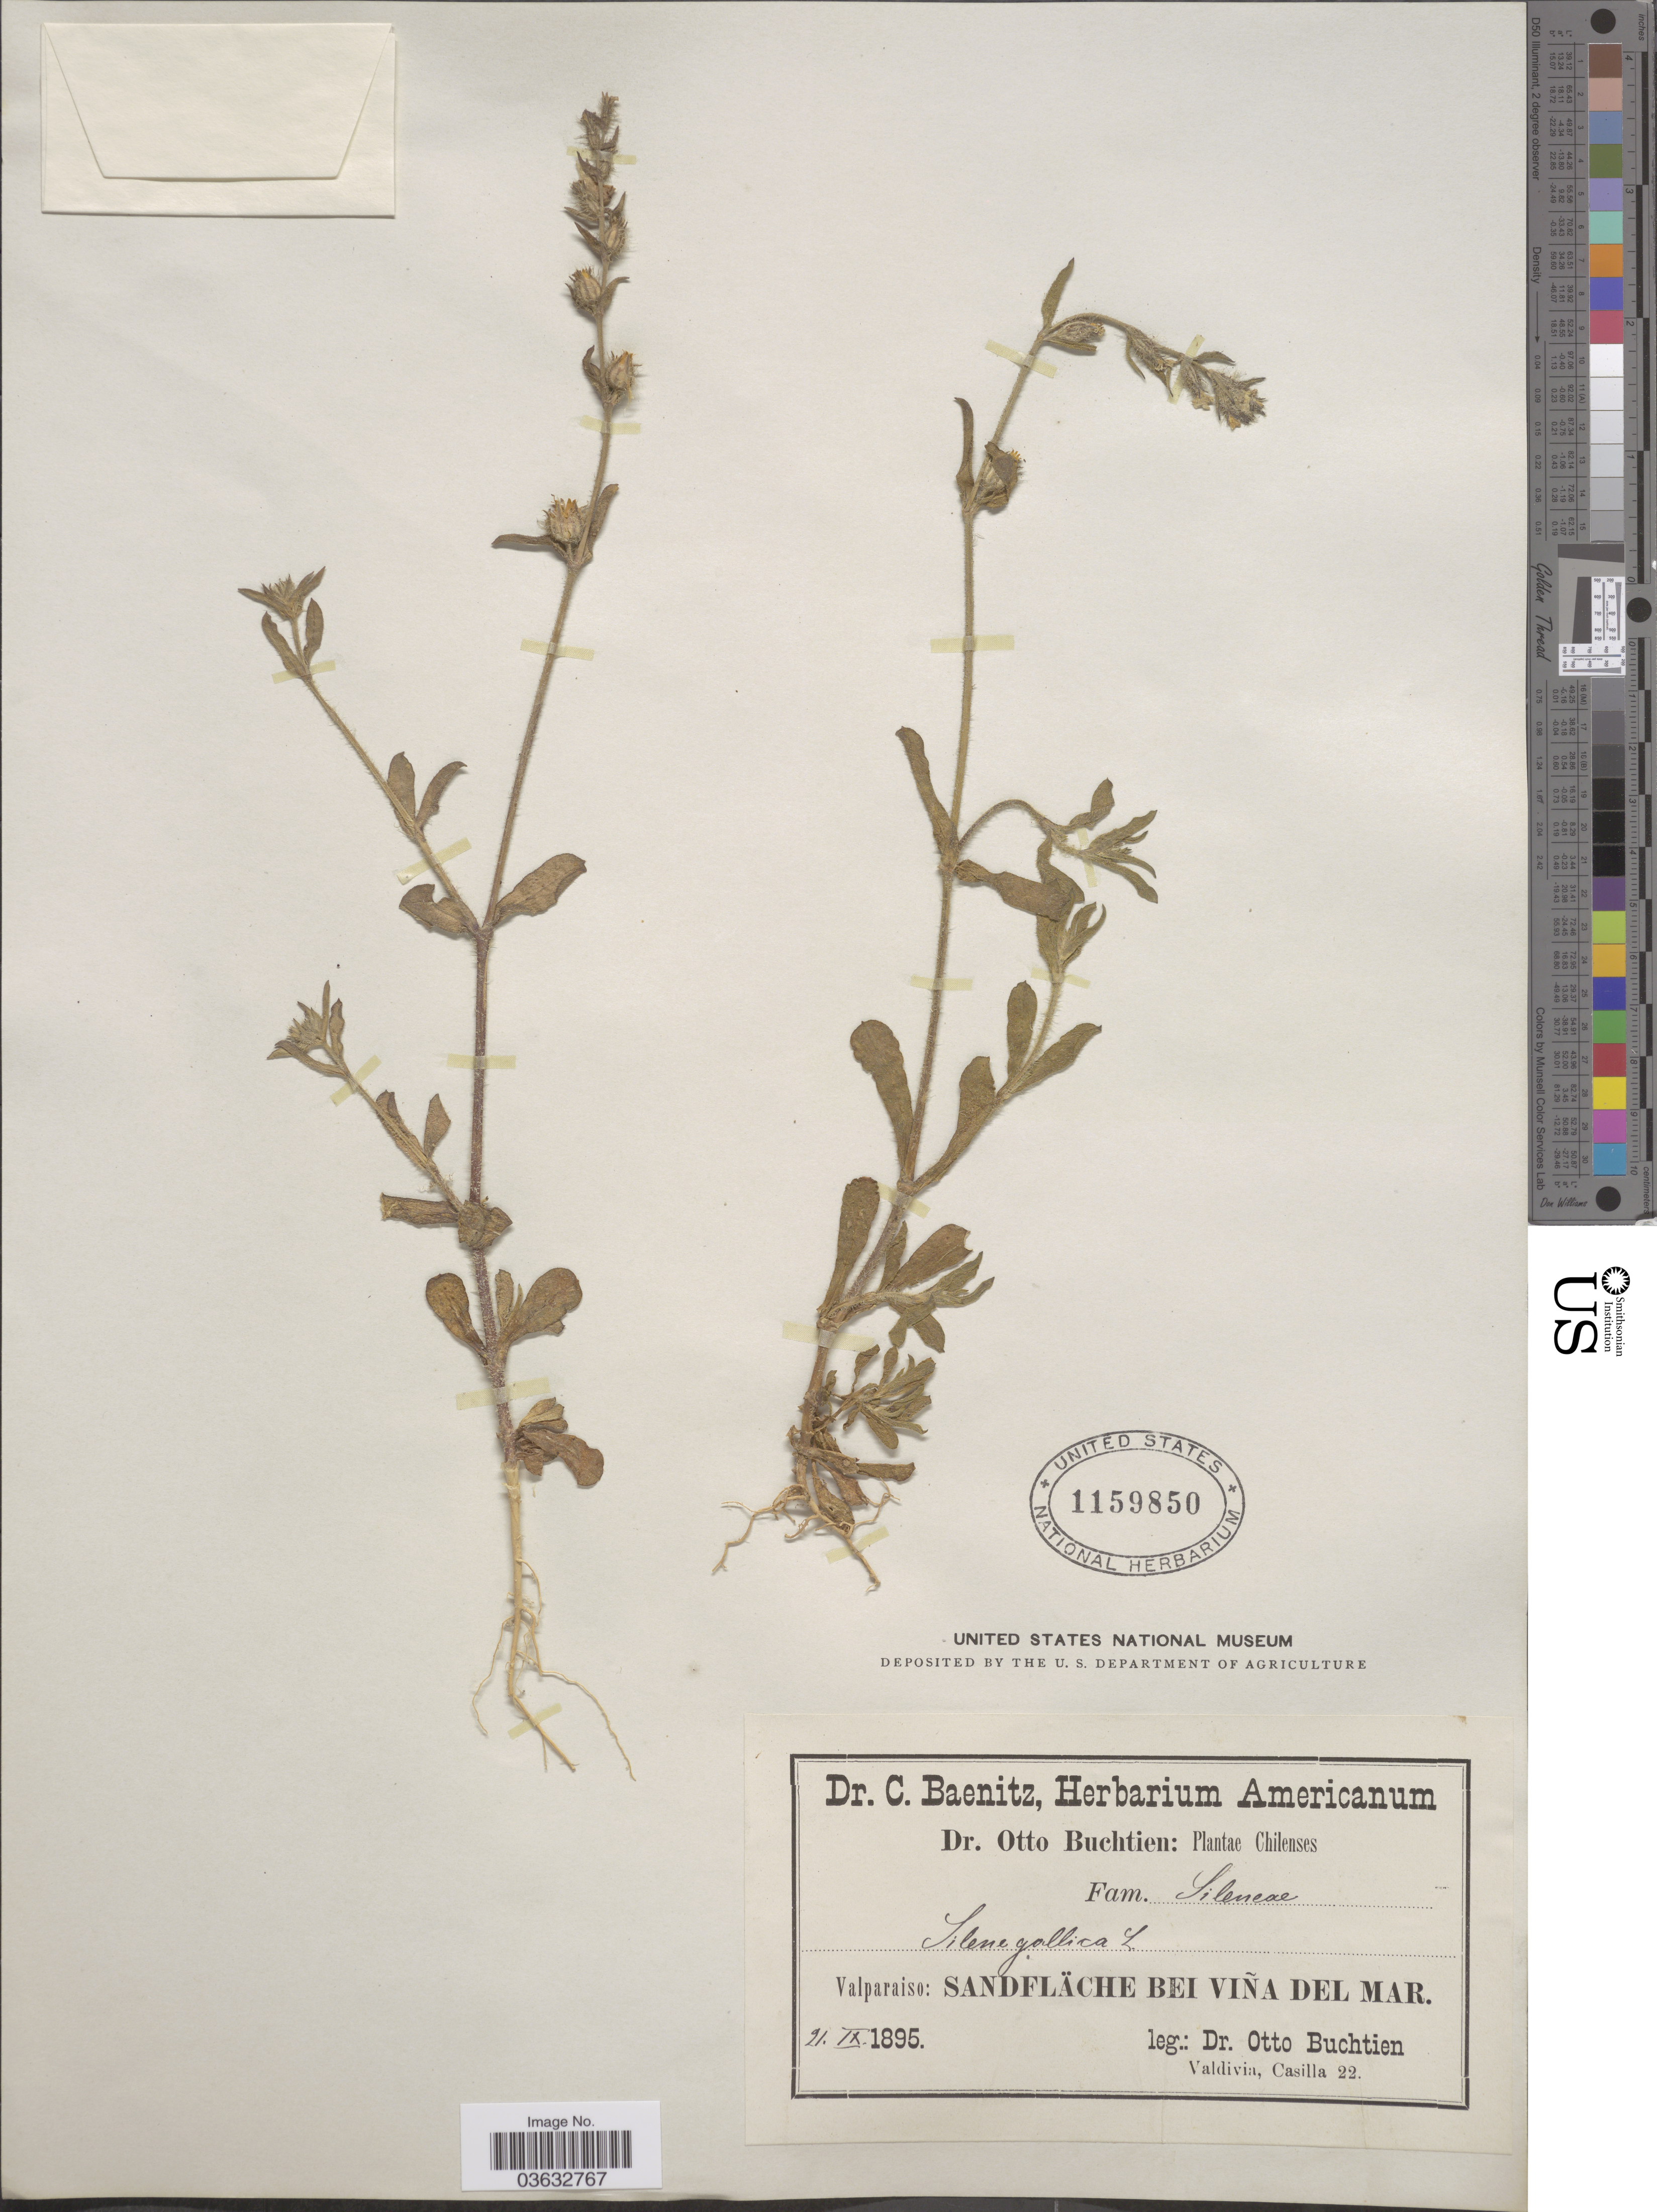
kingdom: Plantae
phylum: Tracheophyta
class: Magnoliopsida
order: Caryophyllales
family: Caryophyllaceae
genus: Silene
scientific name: Silene gallica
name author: L.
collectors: O. Buchtien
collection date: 1895-09-21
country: Chile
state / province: Valparaíso (V)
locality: Valparaiso: Sandfläche bei viña del mar.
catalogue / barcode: US 1159850